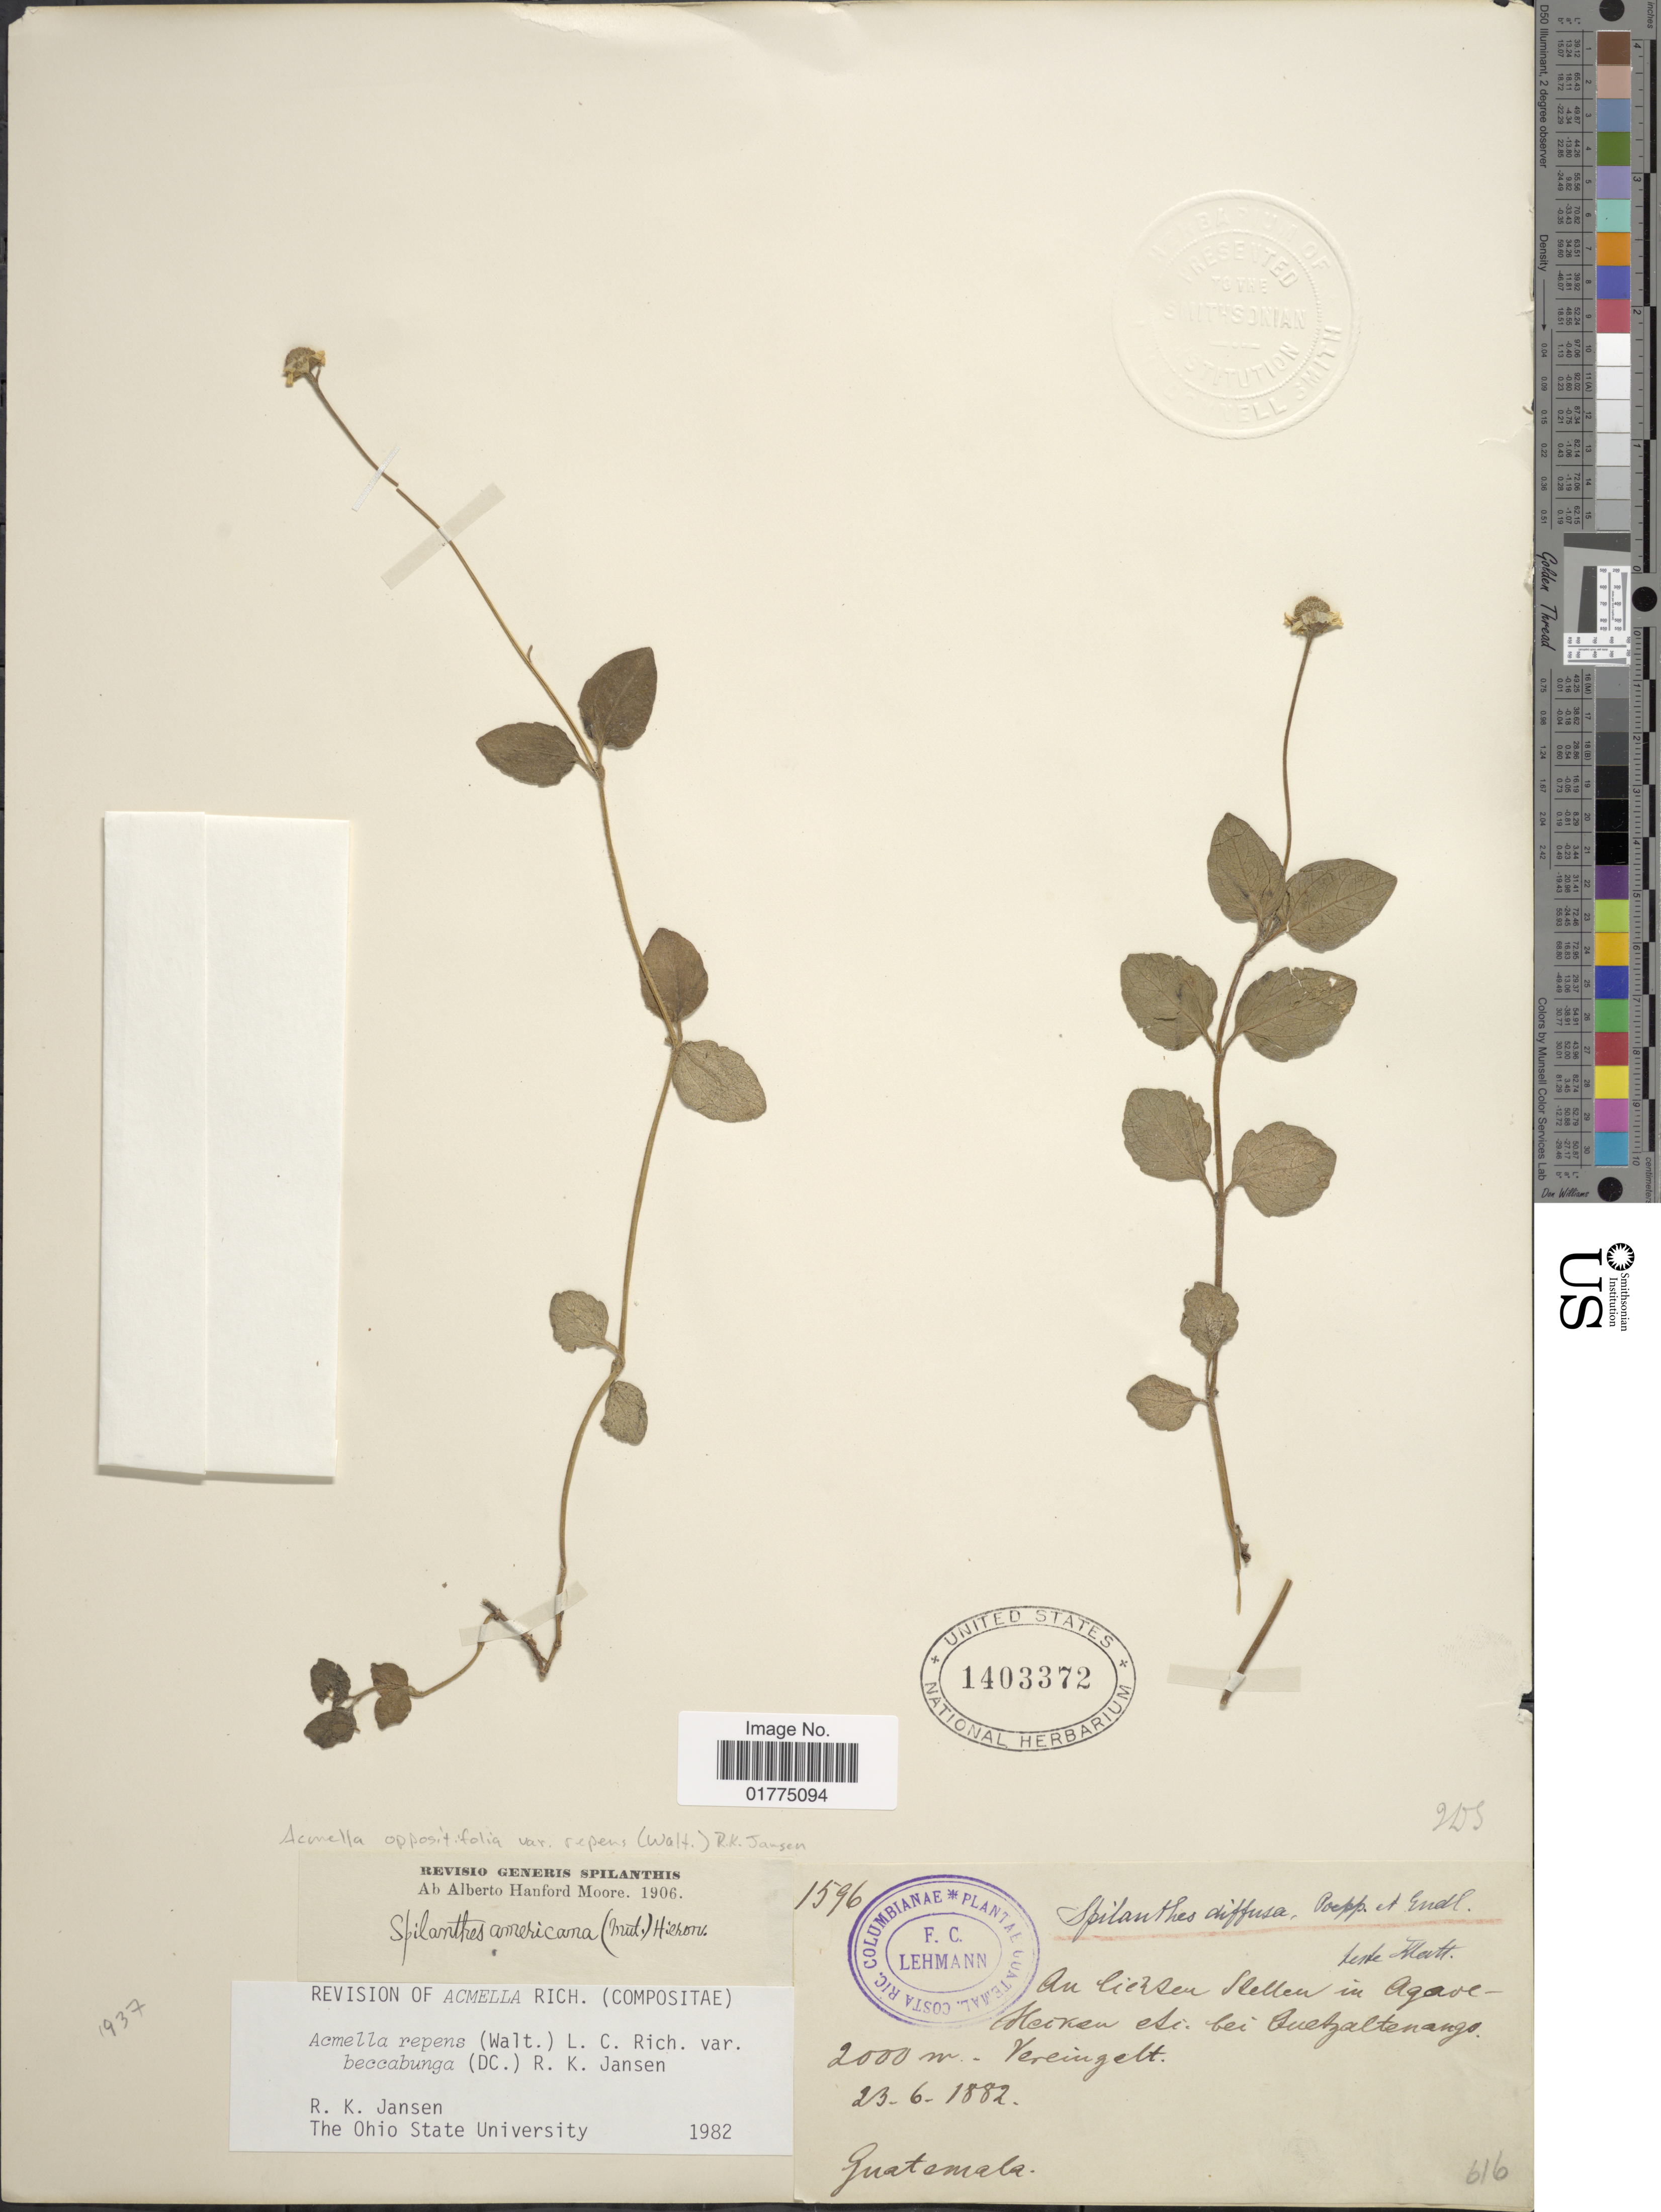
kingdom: Plantae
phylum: Tracheophyta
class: Magnoliopsida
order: Asterales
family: Asteraceae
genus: Acmella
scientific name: Acmella repens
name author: (Walter) Rich.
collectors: F. C. Lehmann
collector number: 1596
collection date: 1882-06-23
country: Guatemala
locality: An liessen Stellen in Agave-Heiken esi. bei Quetzaltenango.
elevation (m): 2000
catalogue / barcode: US 1403372